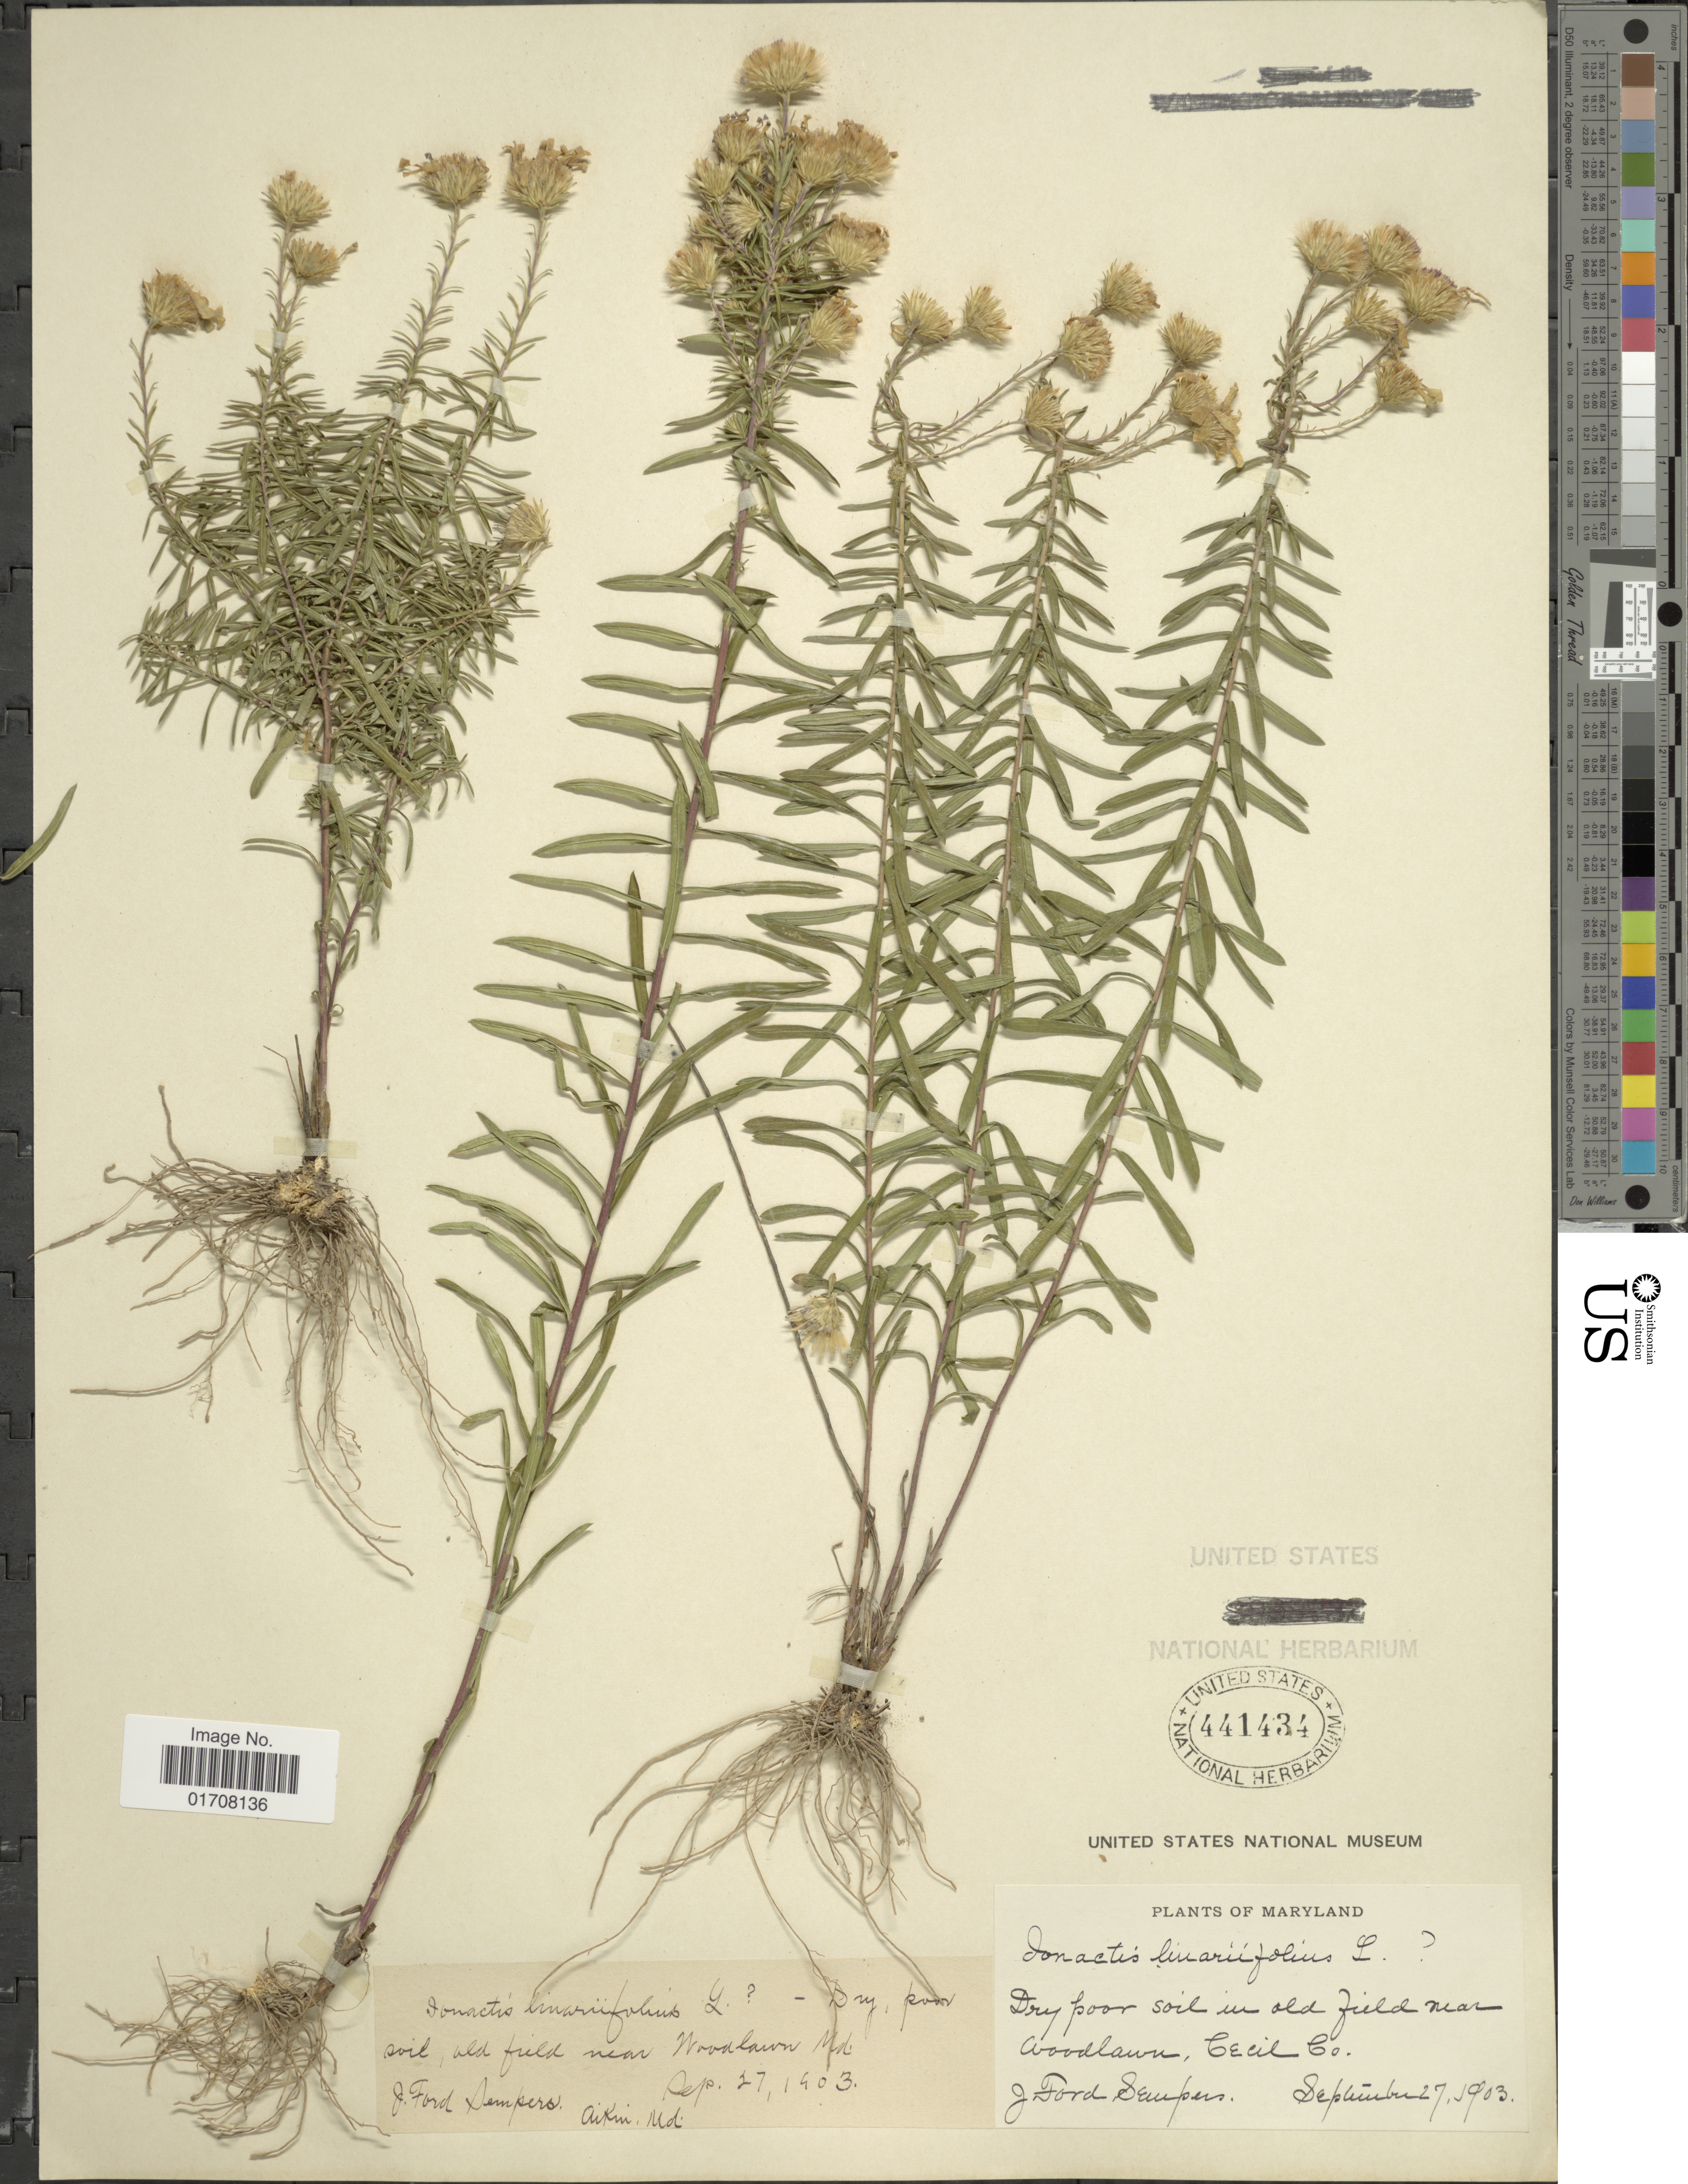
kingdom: Plantae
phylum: Tracheophyta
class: Magnoliopsida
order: Asterales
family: Asteraceae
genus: Ionactis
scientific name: Ionactis linariifolia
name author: (L.) Greene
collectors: J. Seuipers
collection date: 1903-09-27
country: United States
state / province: Maryland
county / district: Cecil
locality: Dry poor soil in old field near woodlawn, Cecil Co.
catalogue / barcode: US 441434